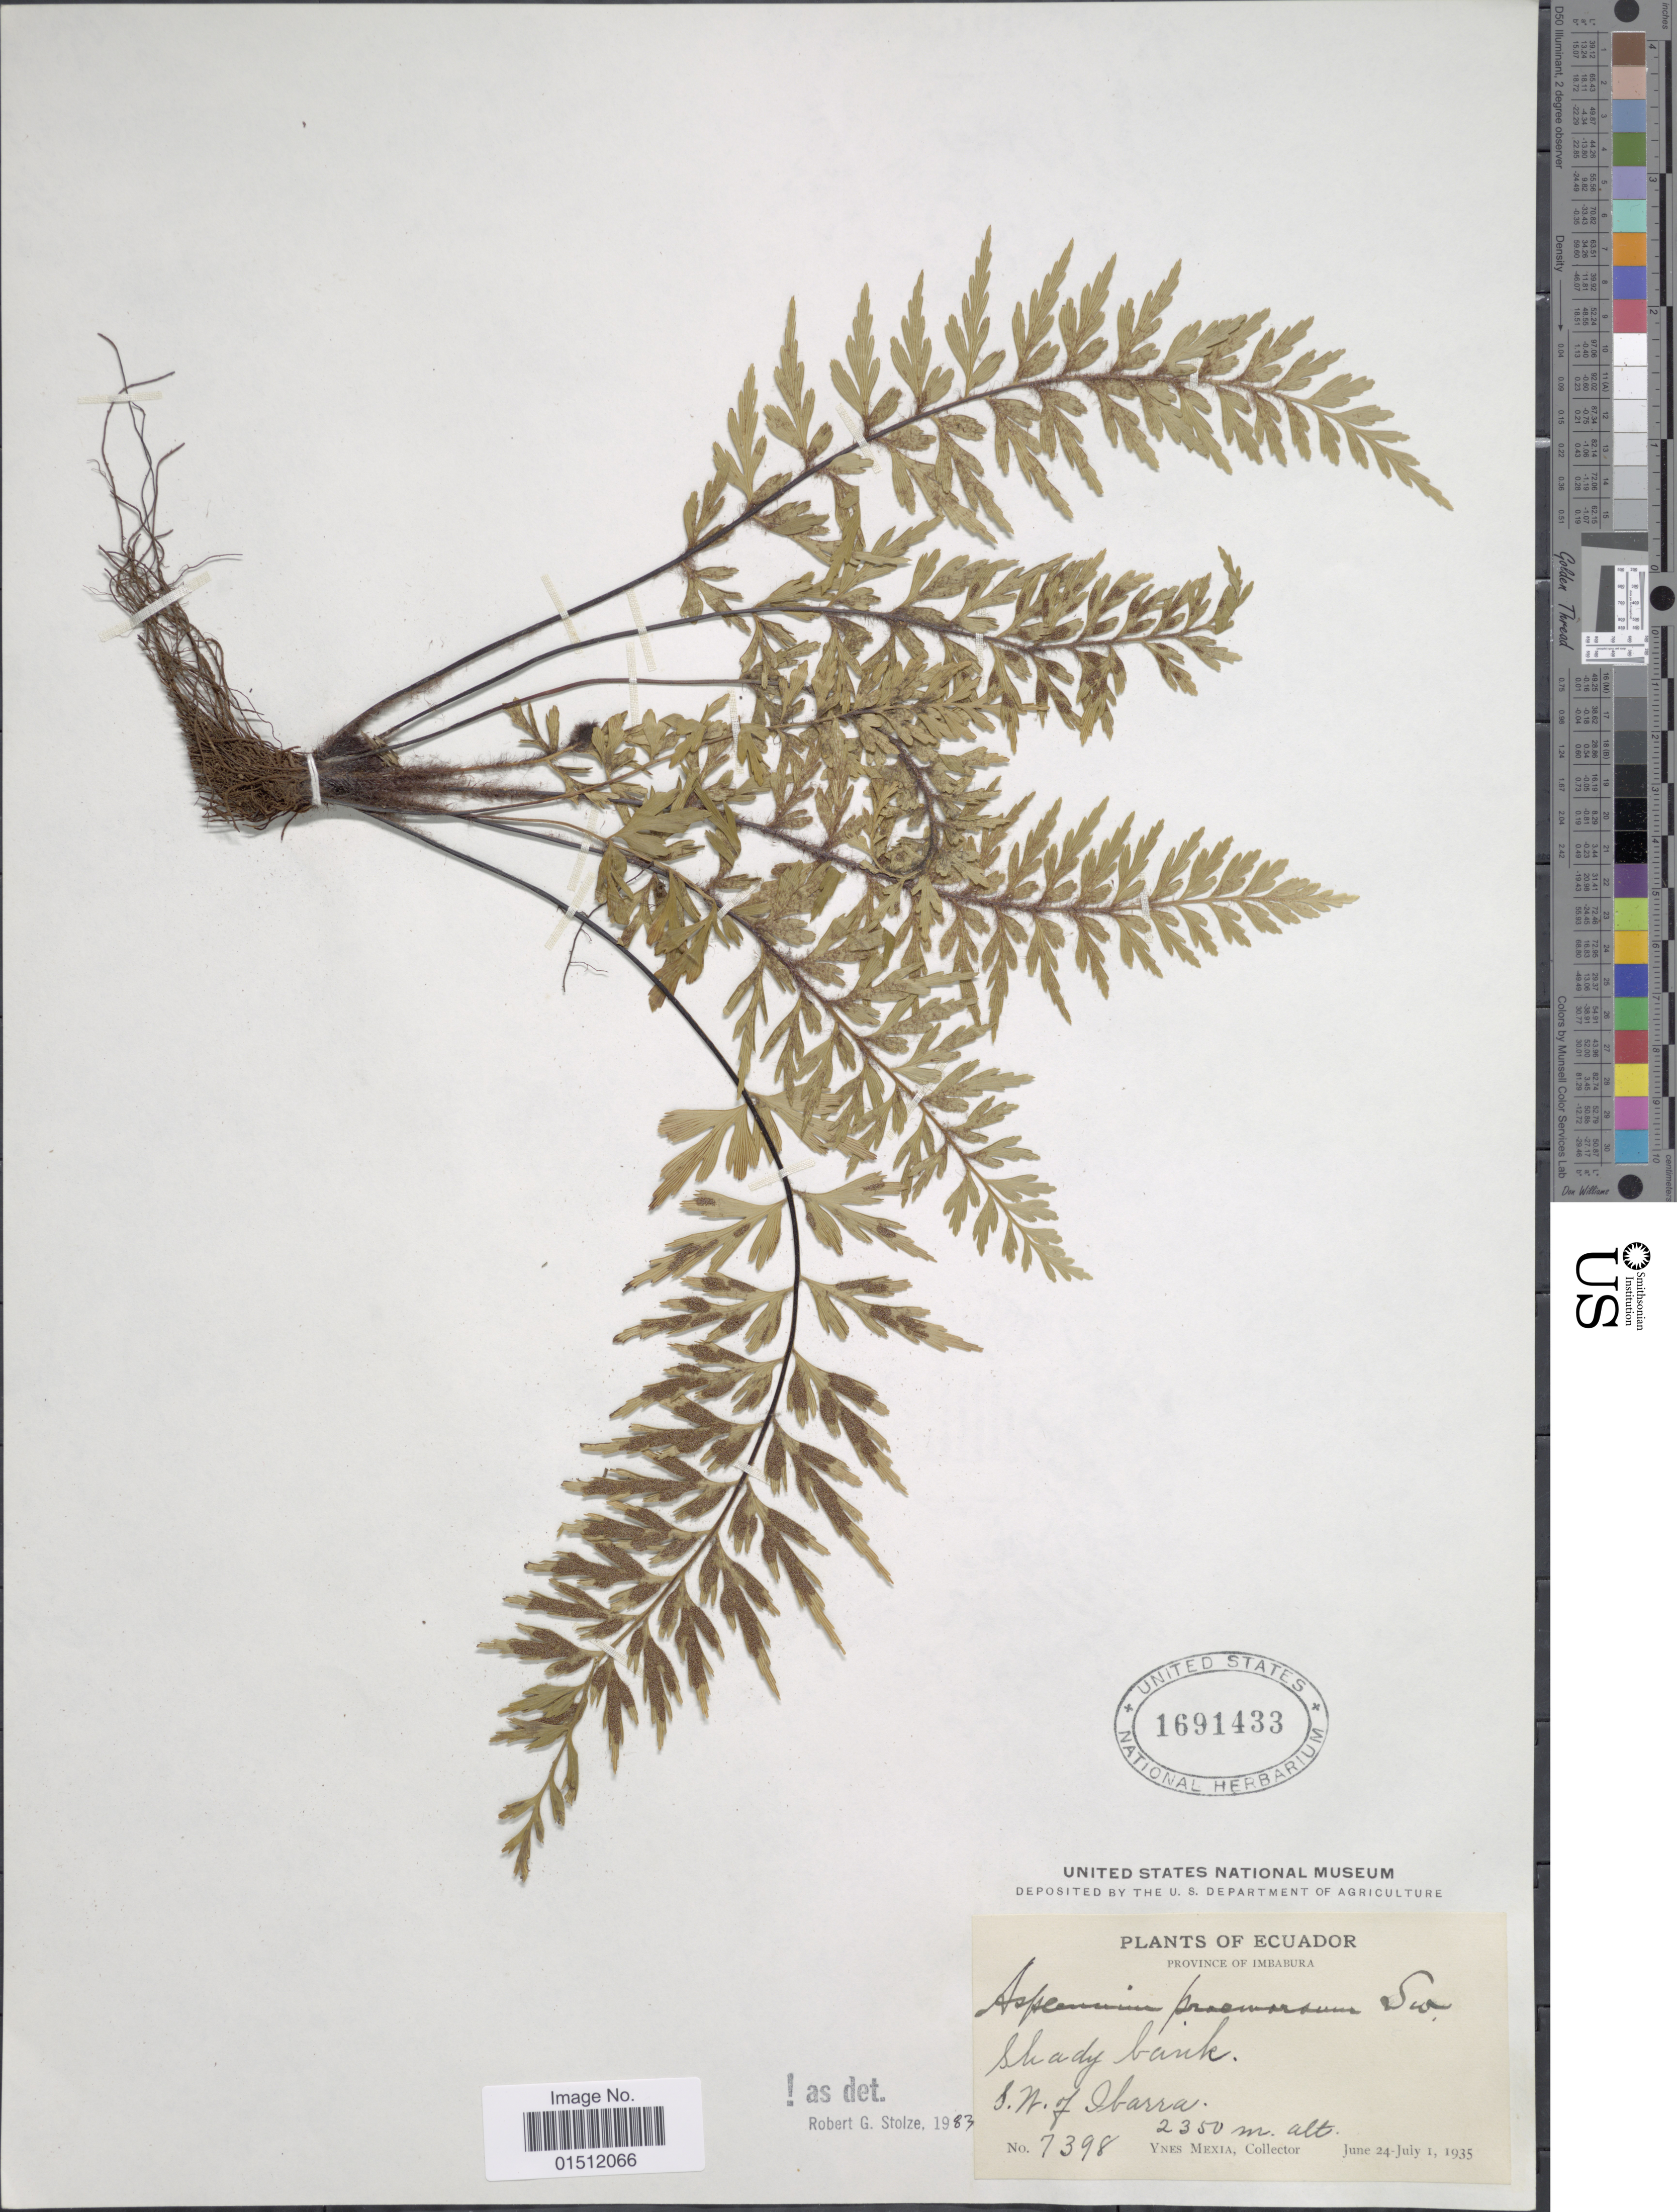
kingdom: Plantae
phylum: Tracheophyta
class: Polypodiopsida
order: Polypodiales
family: Aspleniaceae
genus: Asplenium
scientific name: Asplenium praemorsum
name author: Sw.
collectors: Y. Mexia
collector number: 7398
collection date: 1935-06-24/1935-07-01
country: Ecuador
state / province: Imbabura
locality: Province of Imbabura, S. N. of Ibarra.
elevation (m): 2350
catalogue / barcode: US 1691433